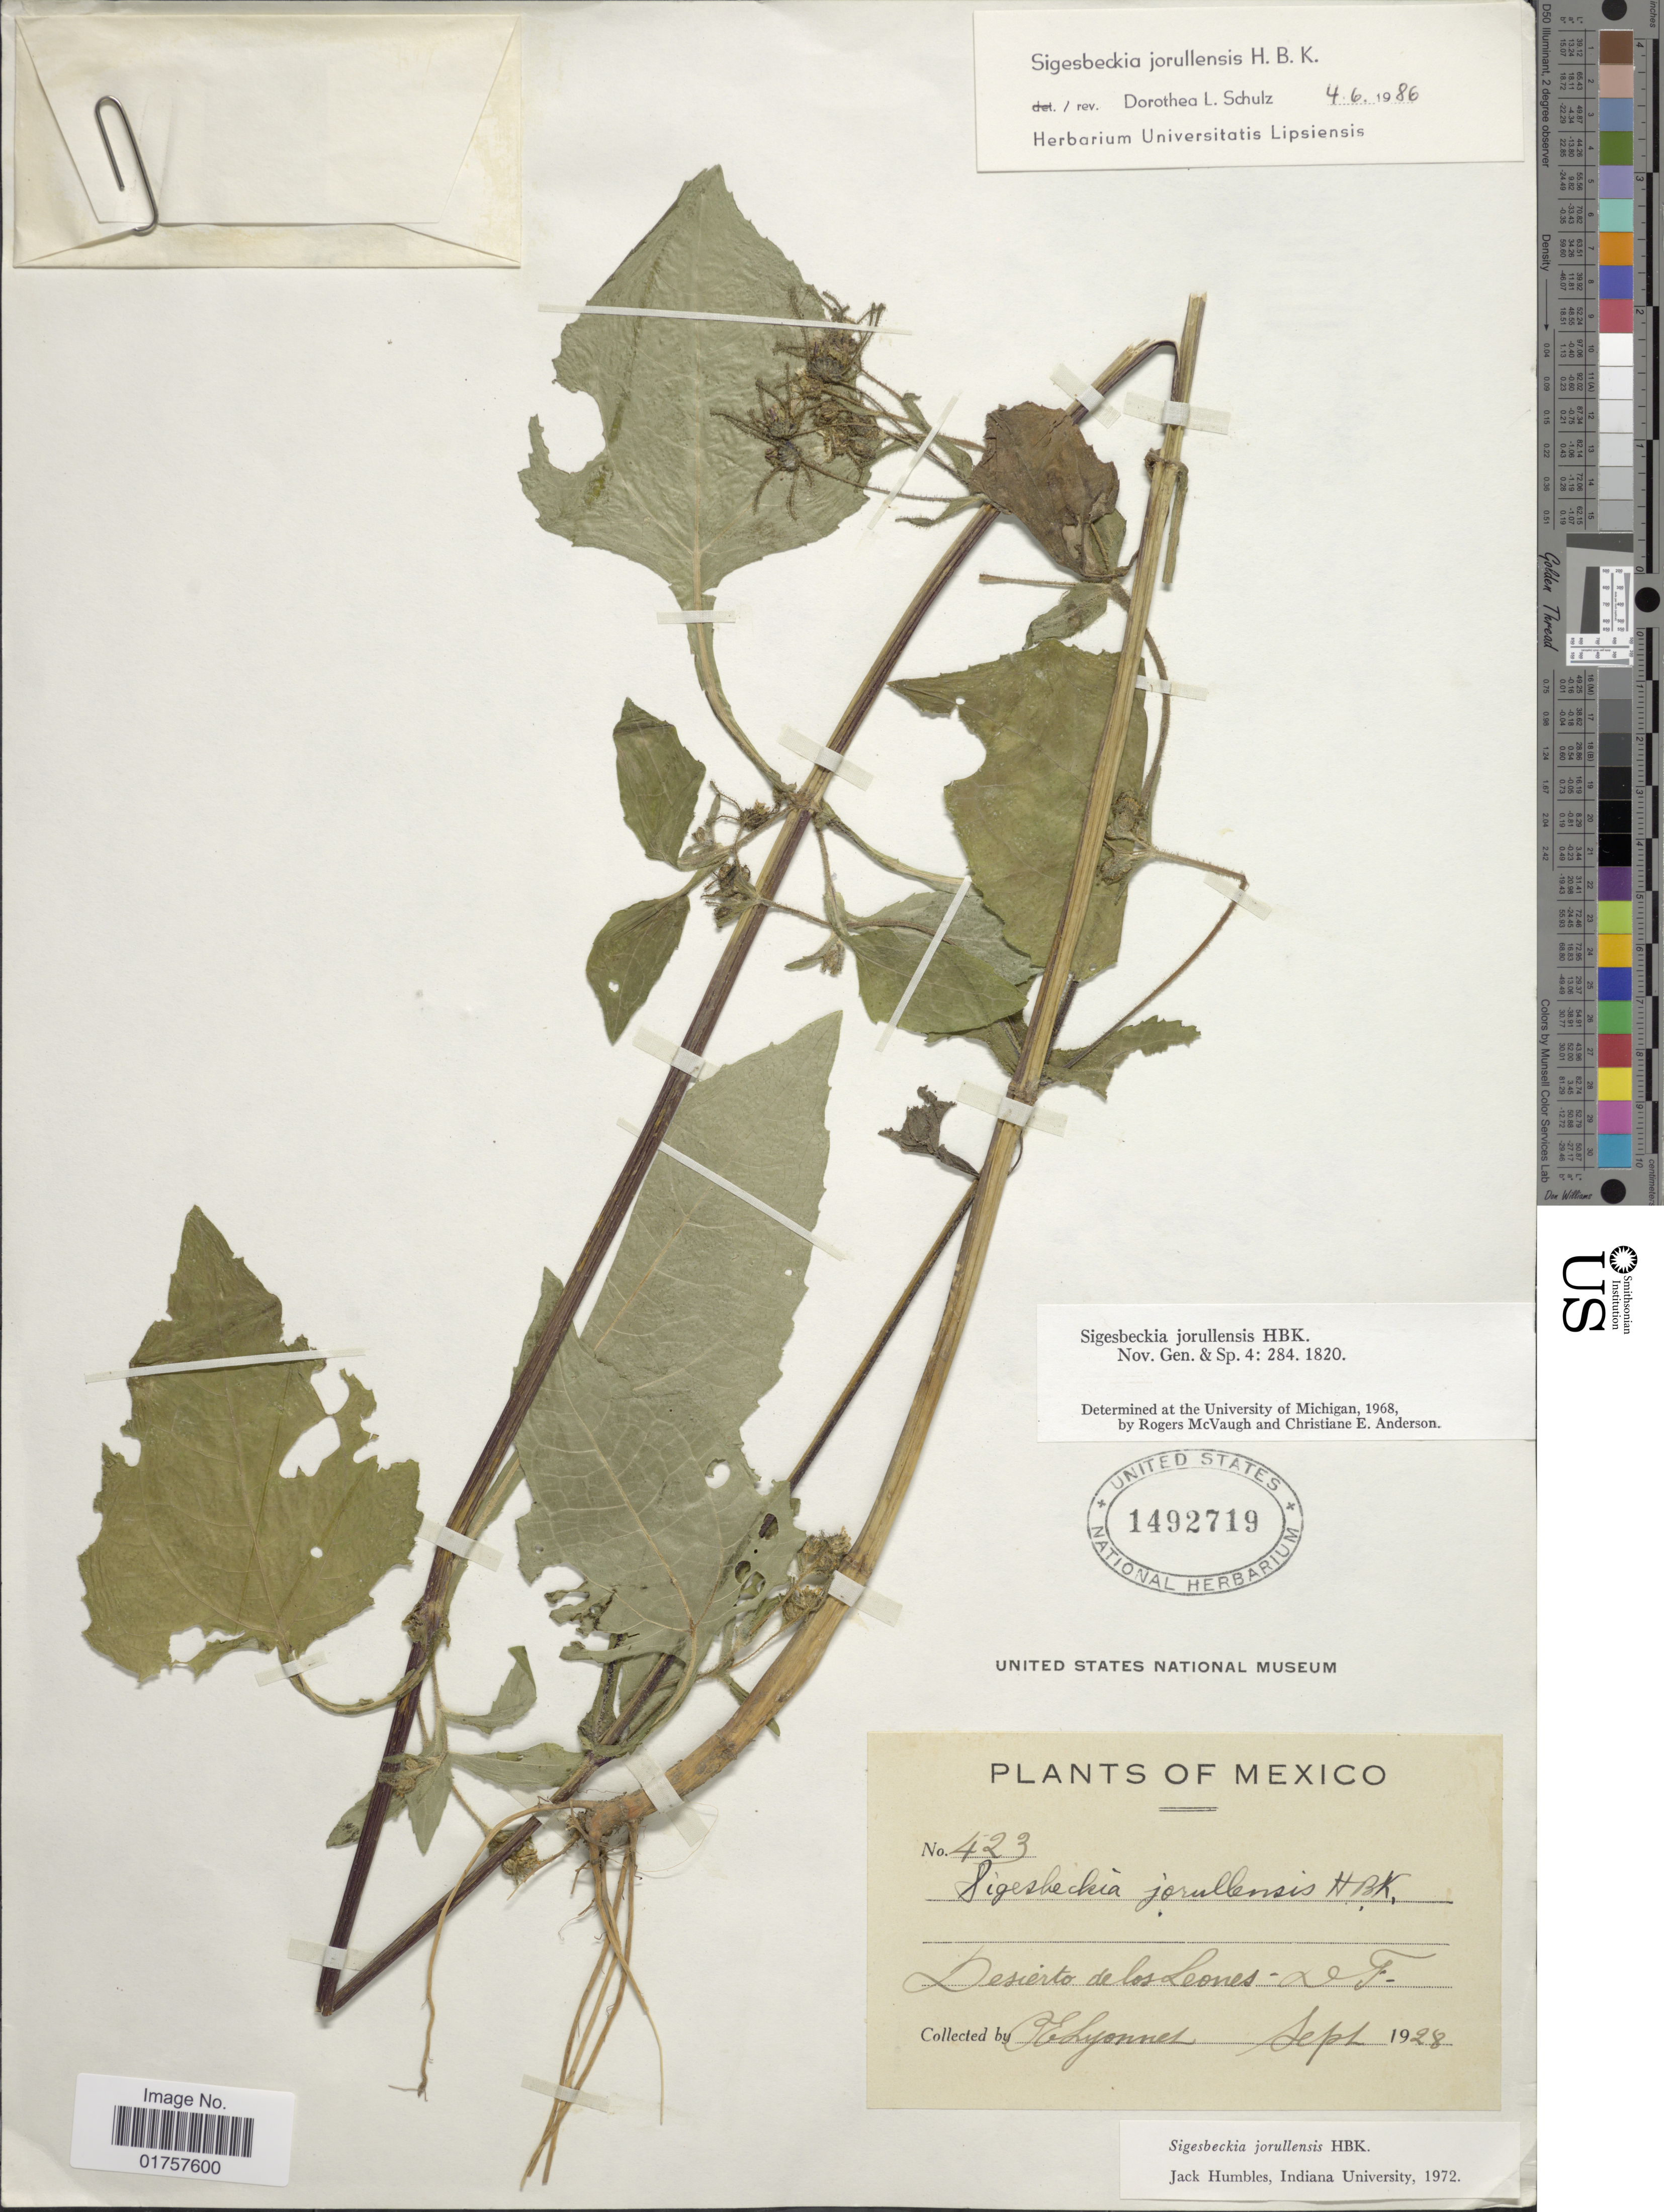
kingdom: Plantae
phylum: Tracheophyta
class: Magnoliopsida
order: Asterales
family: Asteraceae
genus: Sigesbeckia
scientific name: Sigesbeckia jorullensis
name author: Kunth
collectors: P. Lyonnet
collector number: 423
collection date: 1928-09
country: Mexico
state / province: Distrito Federal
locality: Desierto de los Leones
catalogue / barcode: US 1492719